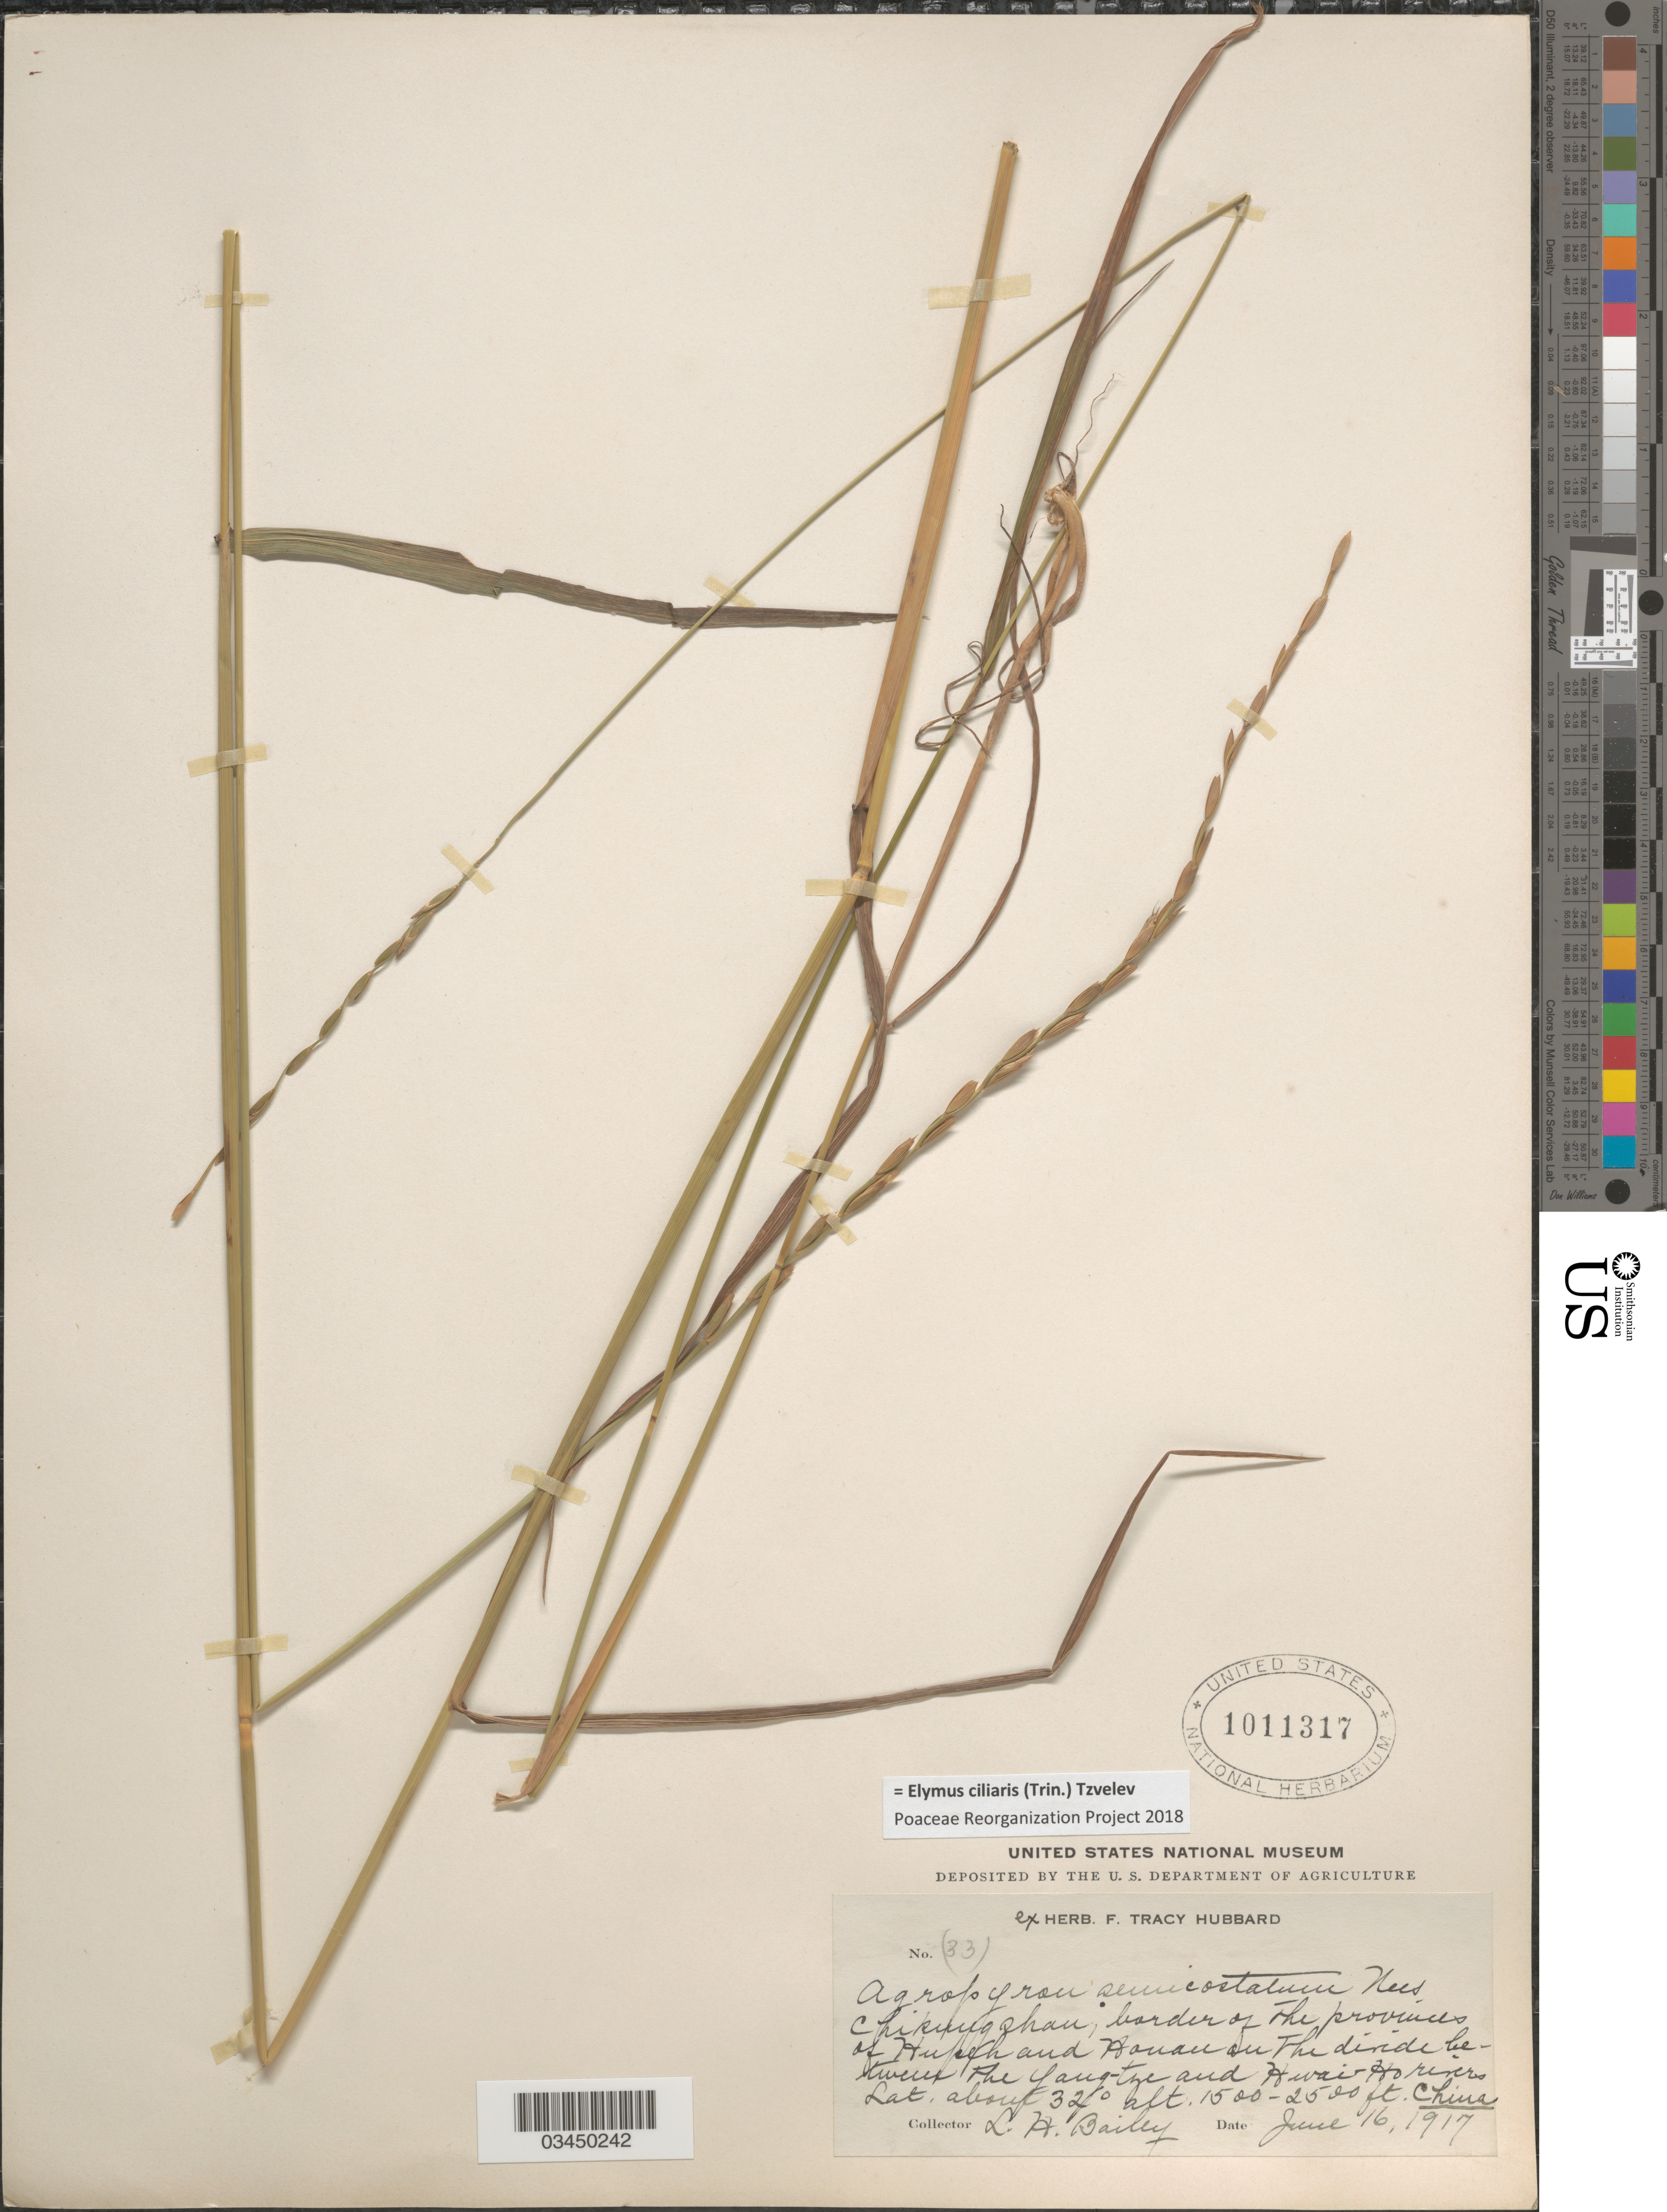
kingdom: Plantae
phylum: Tracheophyta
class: Liliopsida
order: Poales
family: Poaceae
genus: Elymus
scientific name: Elymus ciliaris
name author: (Trin.) Tzvelev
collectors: L. H. Bailey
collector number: (33)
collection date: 1917-06-16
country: China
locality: Chikung shan, border of The provinces of Hupeh and Honan on The divide between the Yang-tze and Hwai-Ho rivers.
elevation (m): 457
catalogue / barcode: US 1011317